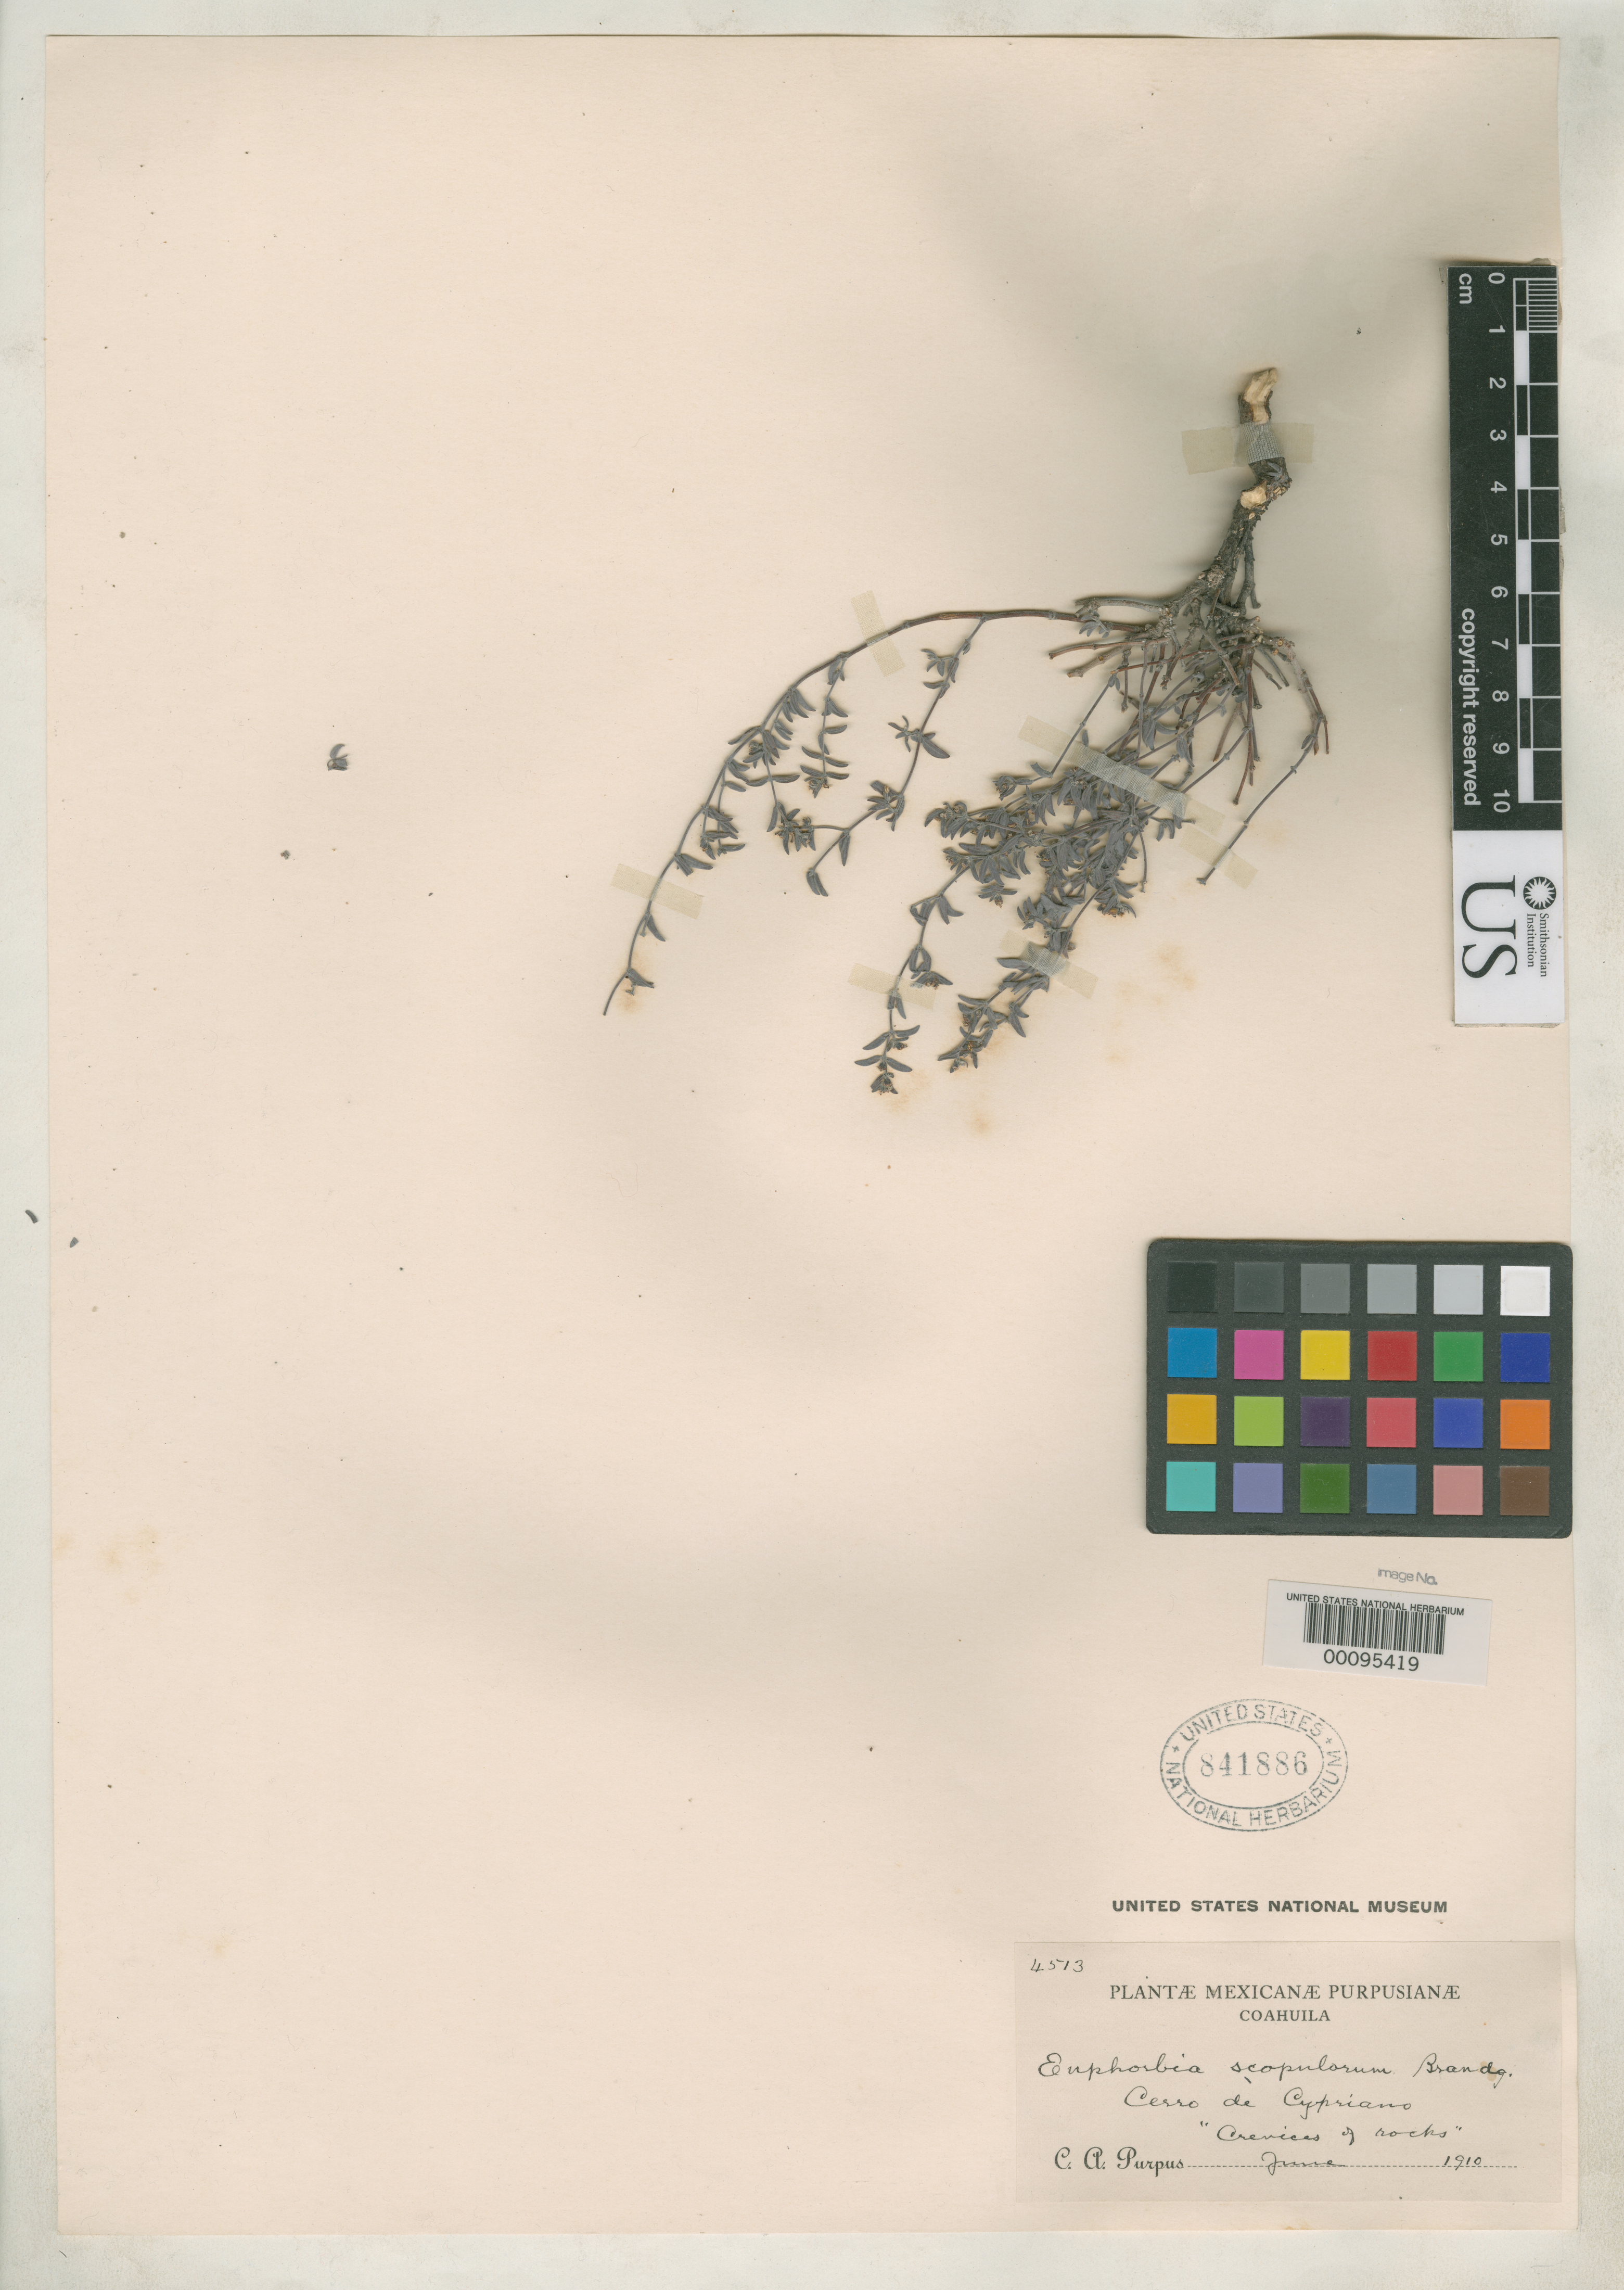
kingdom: Plantae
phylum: Tracheophyta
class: Magnoliopsida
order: Malpighiales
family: Euphorbiaceae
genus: Euphorbia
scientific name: Euphorbia scopulorum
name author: Brandegee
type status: Isotype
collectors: C. A. Purpus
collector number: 4513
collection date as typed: Jun 1910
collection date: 1910-06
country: Mexico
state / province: Coahuila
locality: Cerro de Ciprano.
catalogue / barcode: US 841886